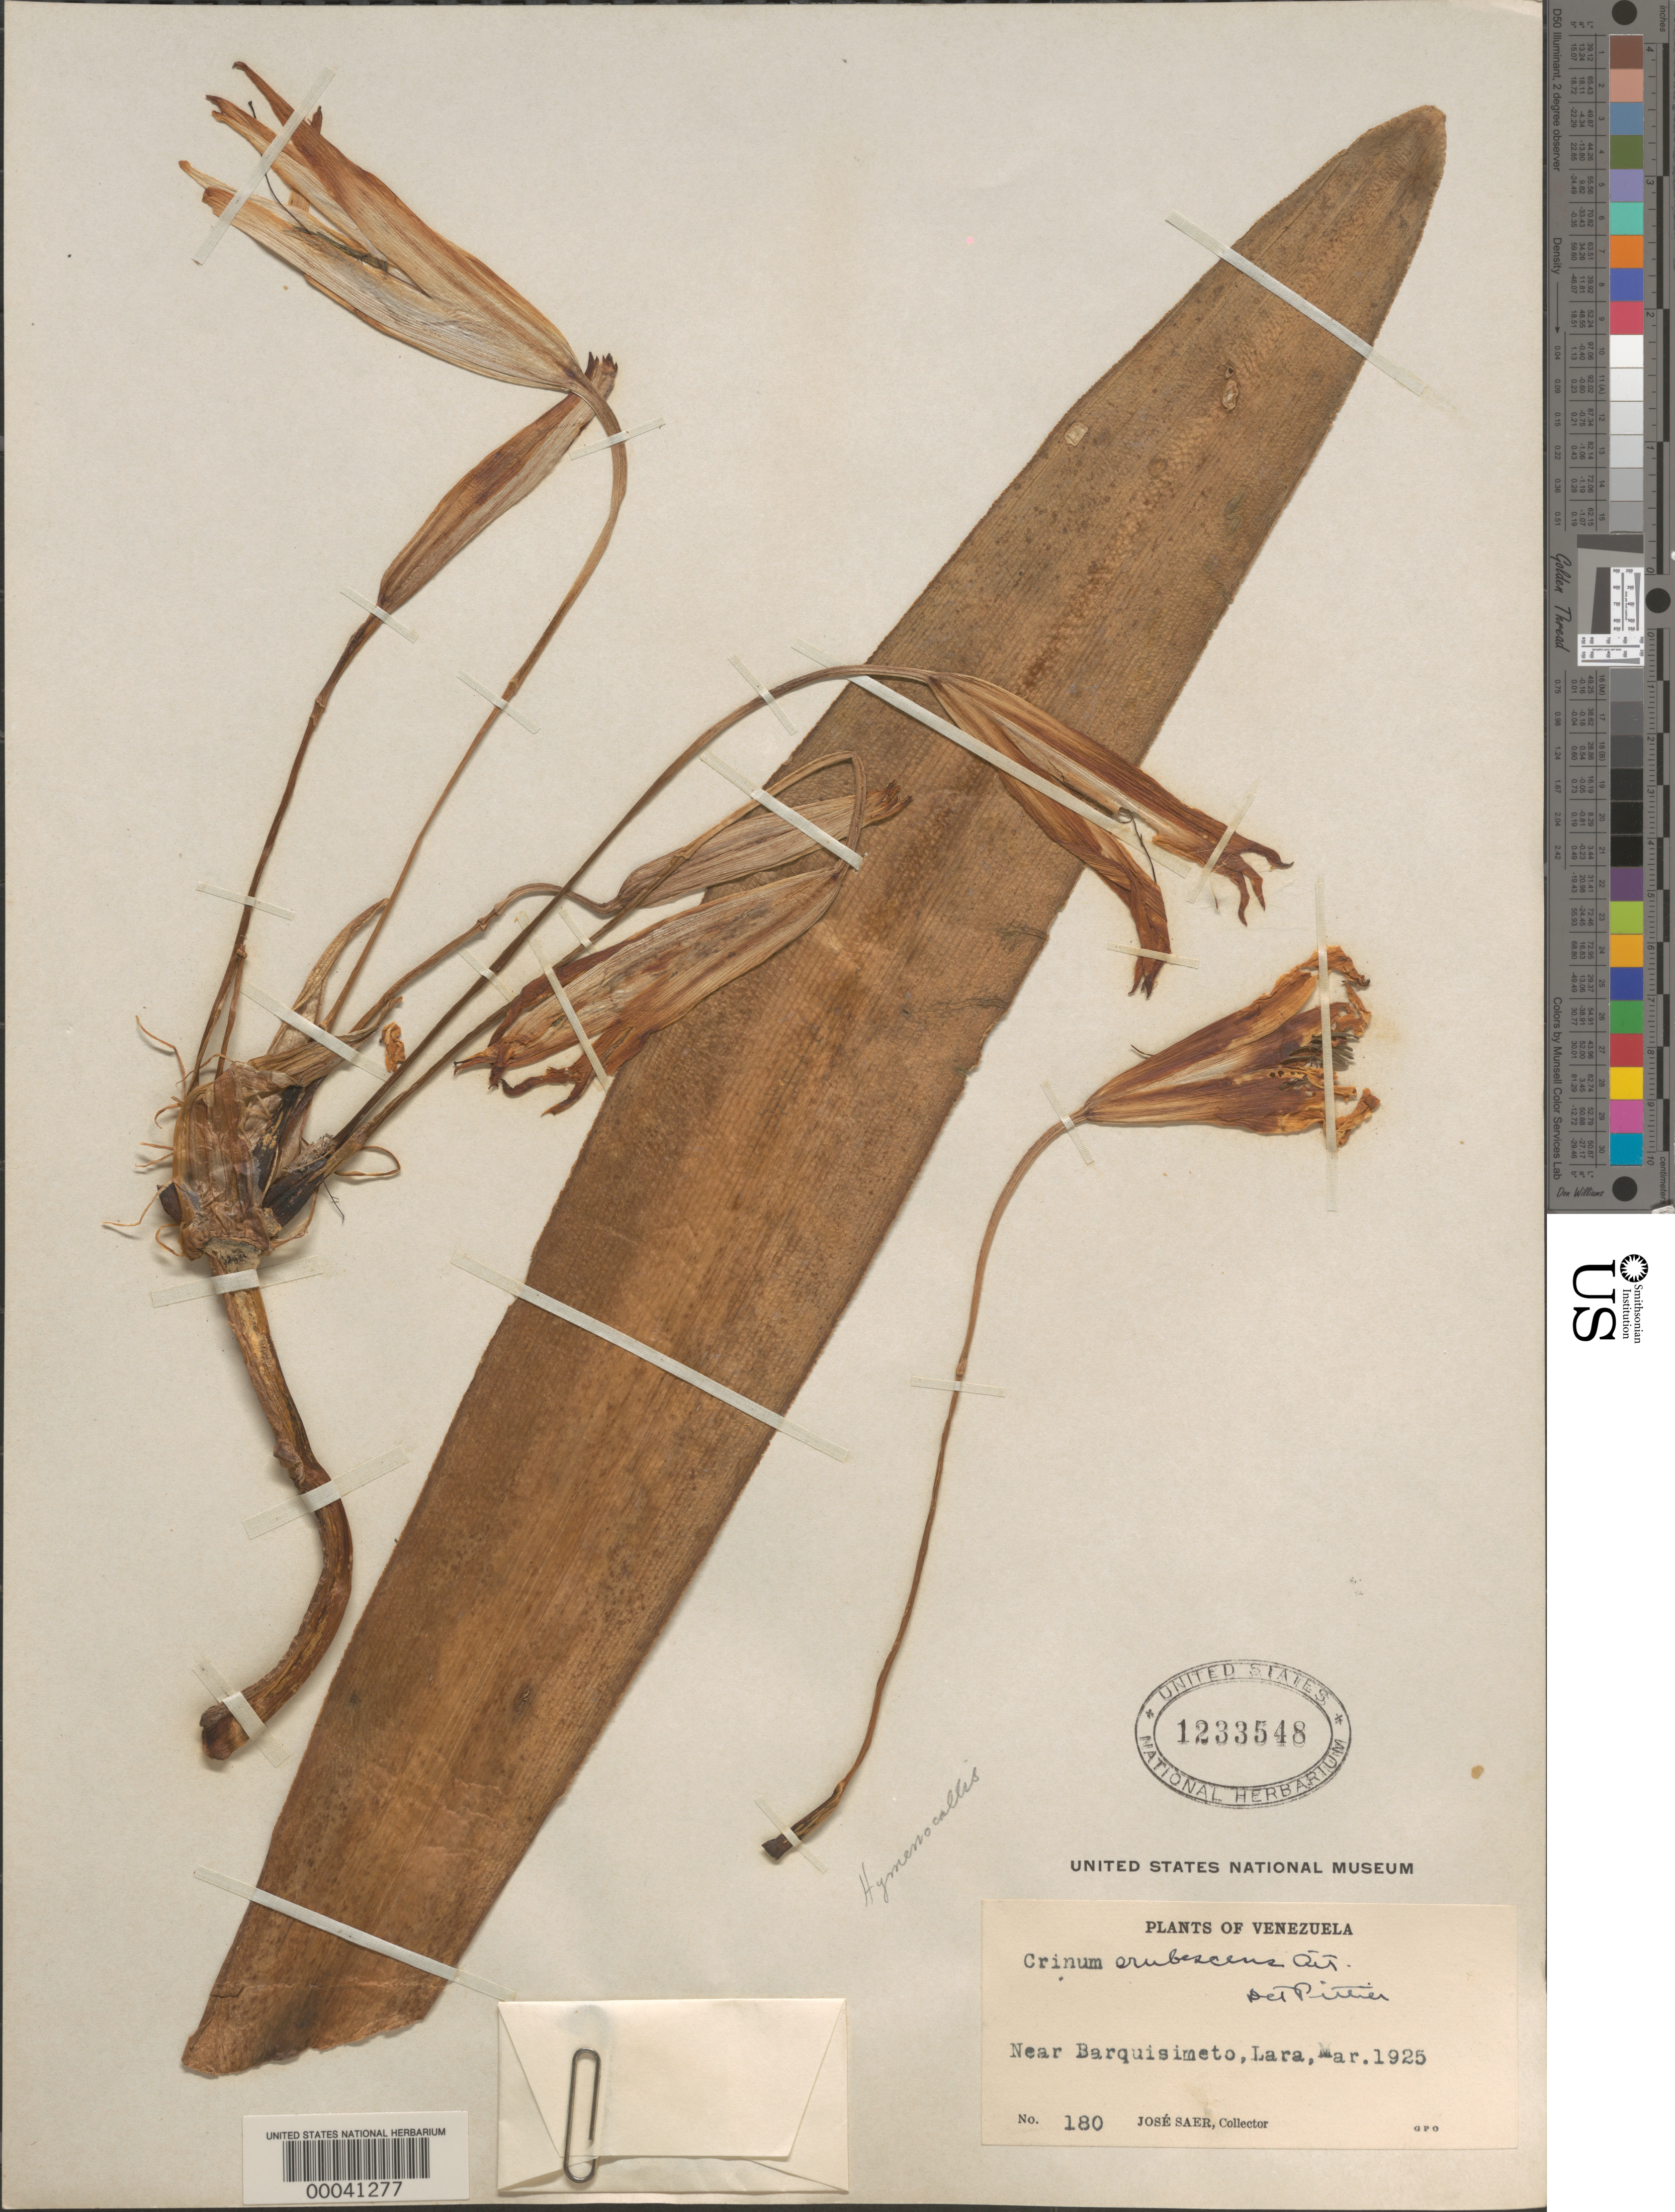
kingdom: Plantae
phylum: Tracheophyta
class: Liliopsida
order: Asparagales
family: Amaryllidaceae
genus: Crinum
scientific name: Crinum erubescens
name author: Aiton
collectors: J. Saer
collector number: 180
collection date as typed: Mar 1925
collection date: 1925-03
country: Venezuela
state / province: Lara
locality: Near barquisimeto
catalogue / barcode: US 1233548